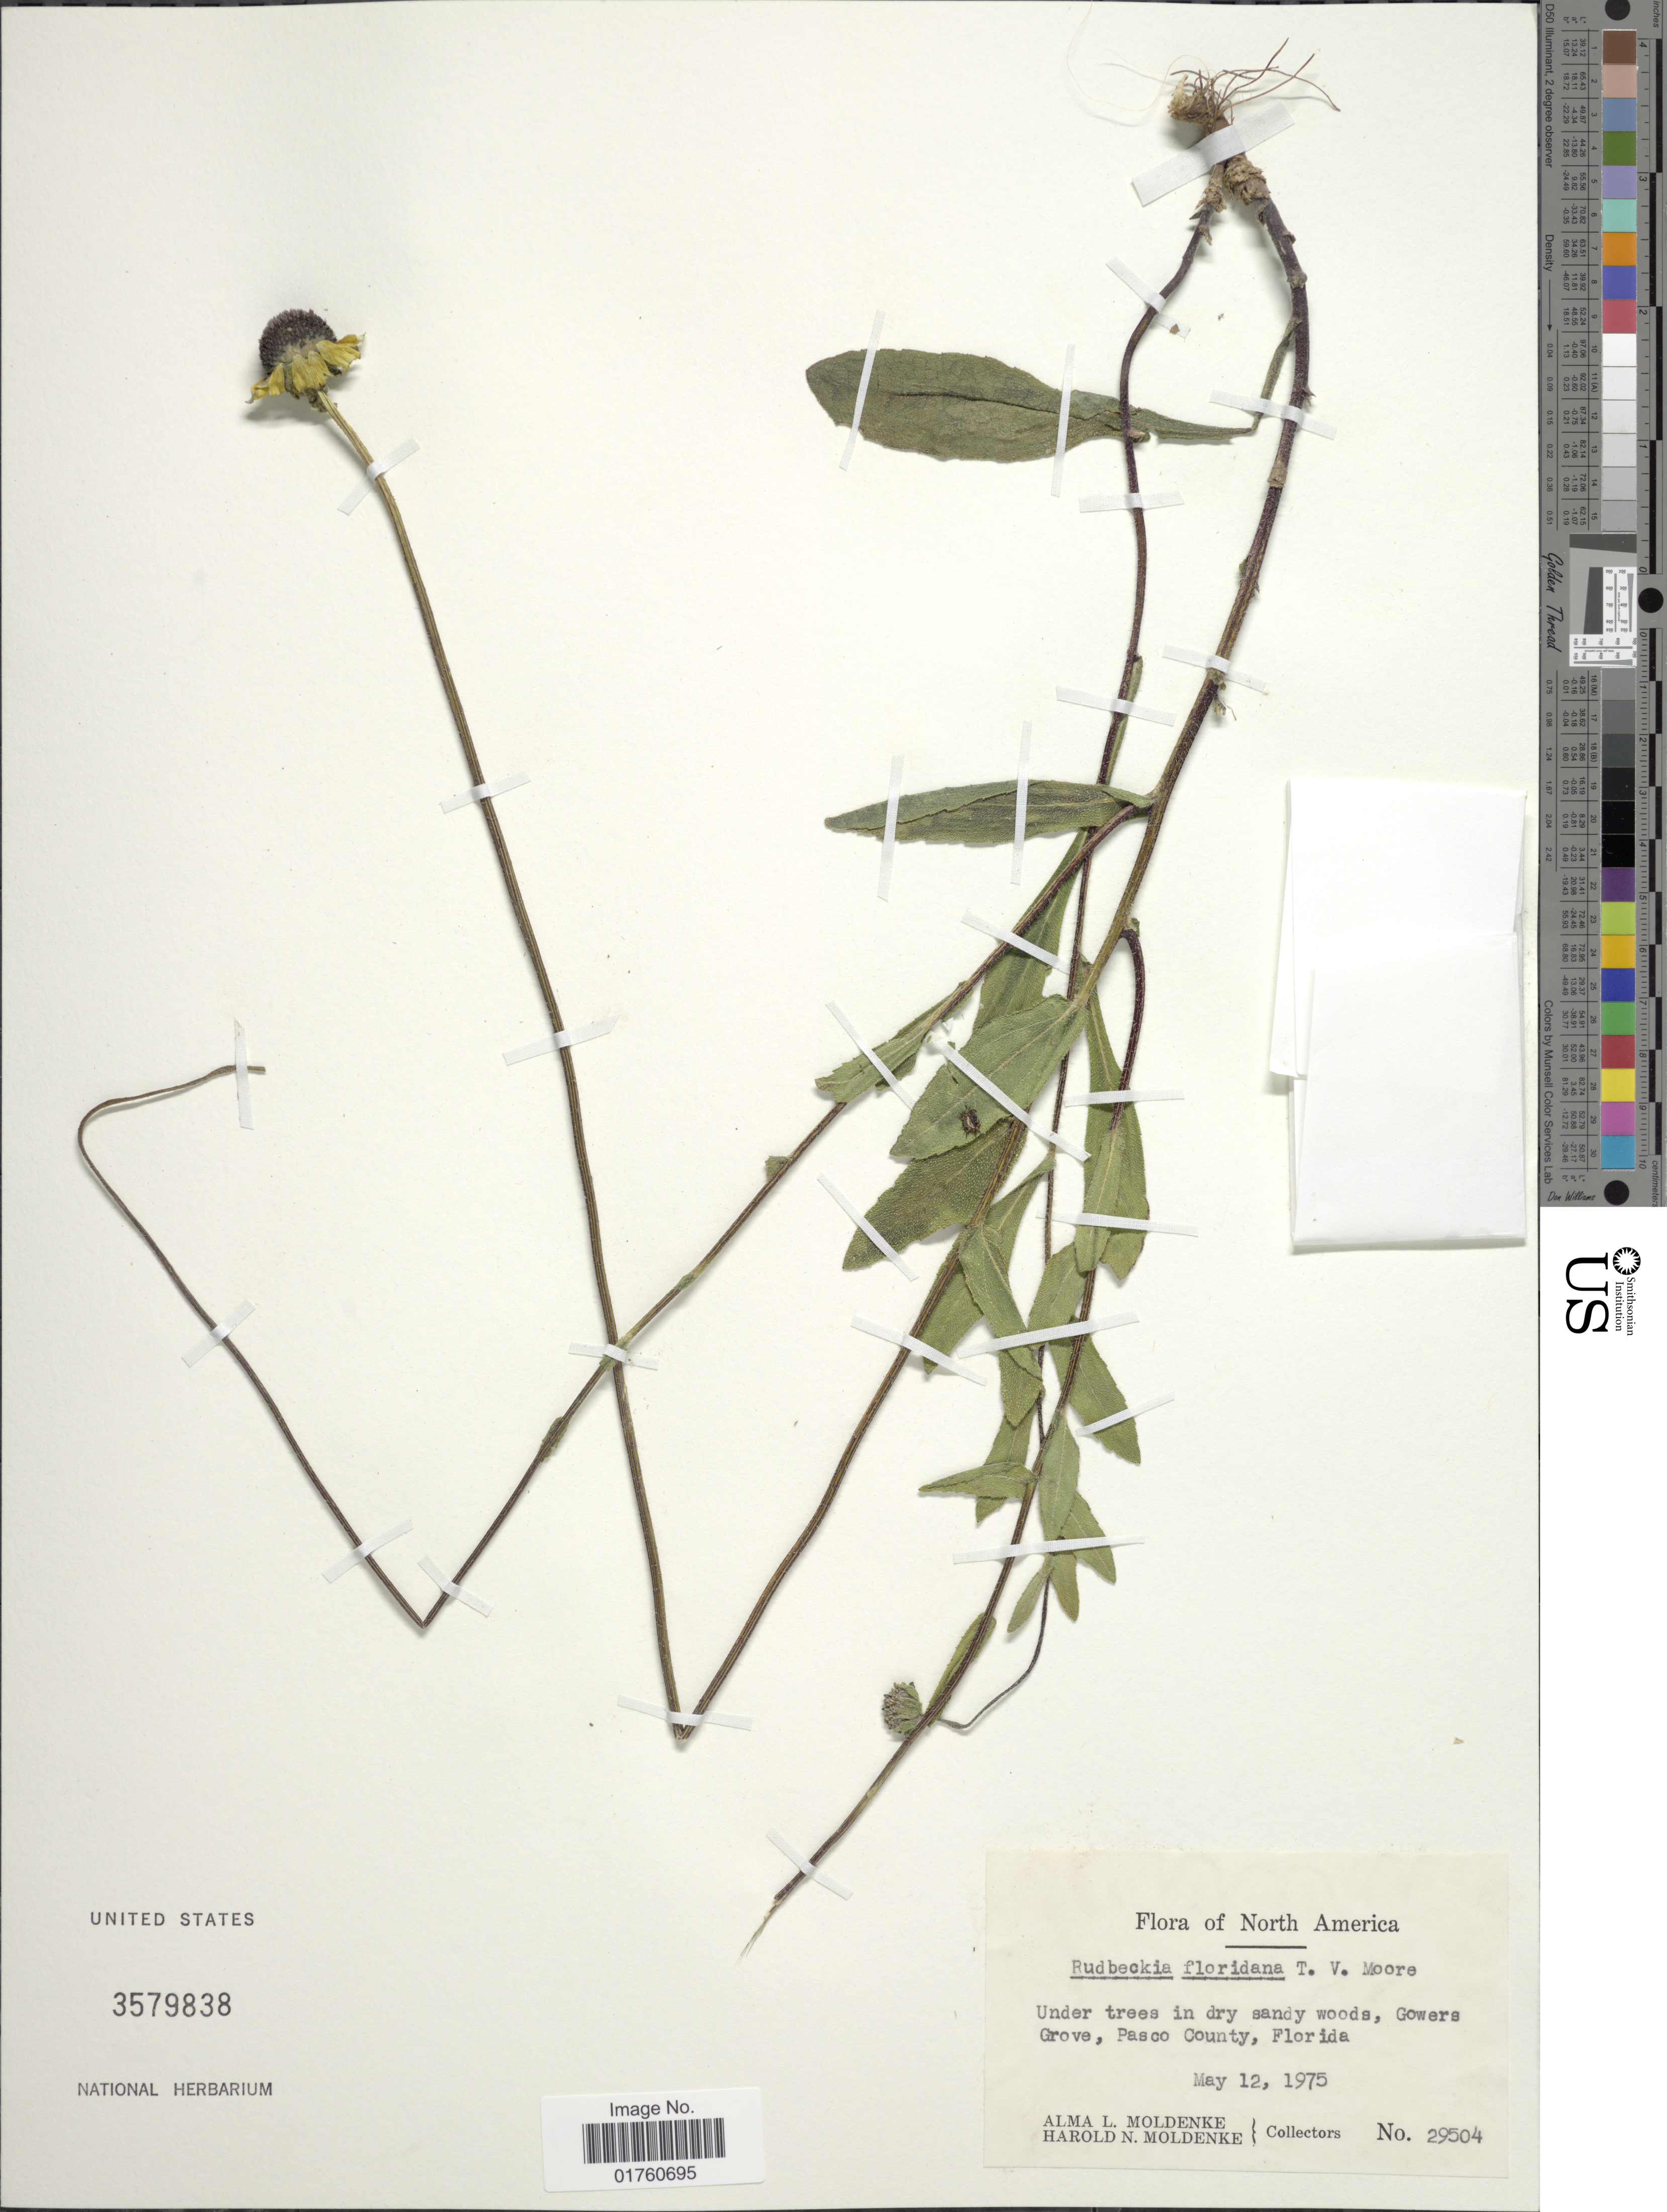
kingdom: Plantae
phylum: Tracheophyta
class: Magnoliopsida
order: Asterales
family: Asteraceae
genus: Rudbeckia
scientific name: Rudbeckia floridana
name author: T.V. Moore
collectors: A. L. Moldenke & H. N. Moldenke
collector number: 29504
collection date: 1975-05-12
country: United States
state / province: Florida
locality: Under trees in dry sandy woods, Gowers Grove, Pasco County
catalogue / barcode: US 3579838